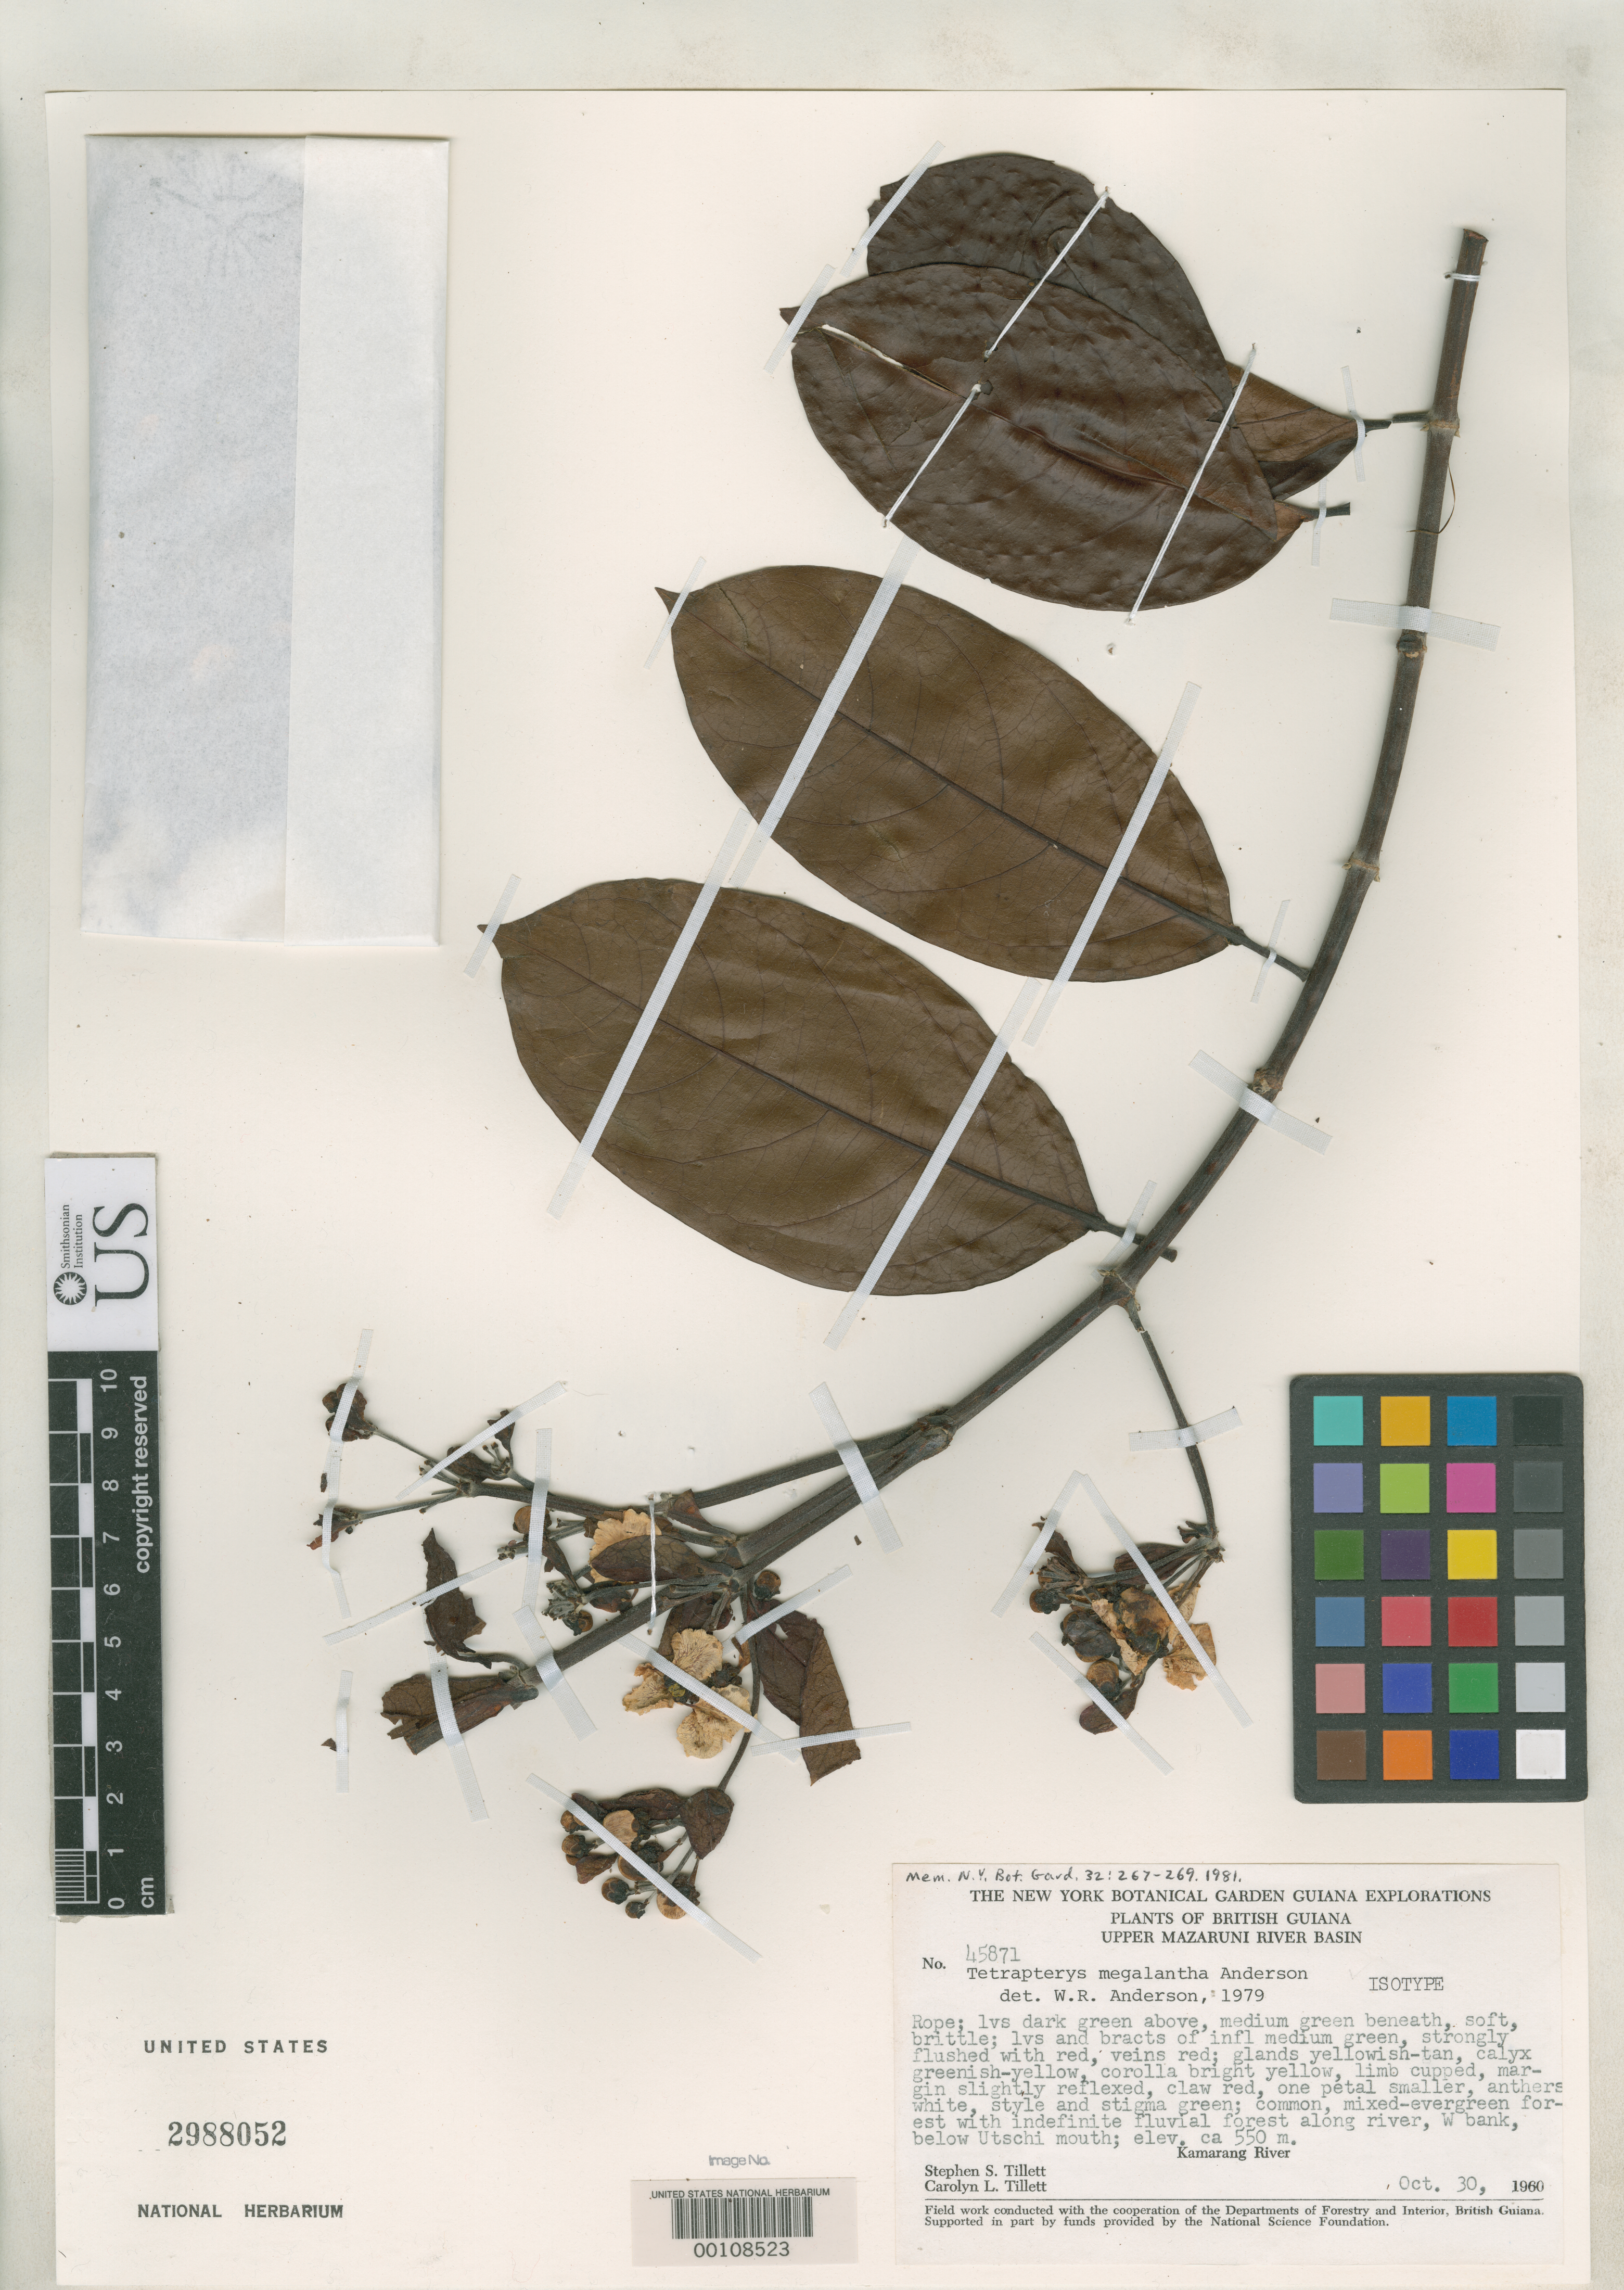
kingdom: Plantae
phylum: Tracheophyta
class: Magnoliopsida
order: Malpighiales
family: Malpighiaceae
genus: Tetrapterys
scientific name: Tetrapterys megalantha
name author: W.R. Anderson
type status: Isotype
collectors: S. S. Tillett & C. L. Tillett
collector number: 45871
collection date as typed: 30 Oct 1960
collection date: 1960-10-30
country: Guyana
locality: Upper Mazaruni rivet basin, Kamarang River below Utschi mouth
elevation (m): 550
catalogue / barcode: US 2988052